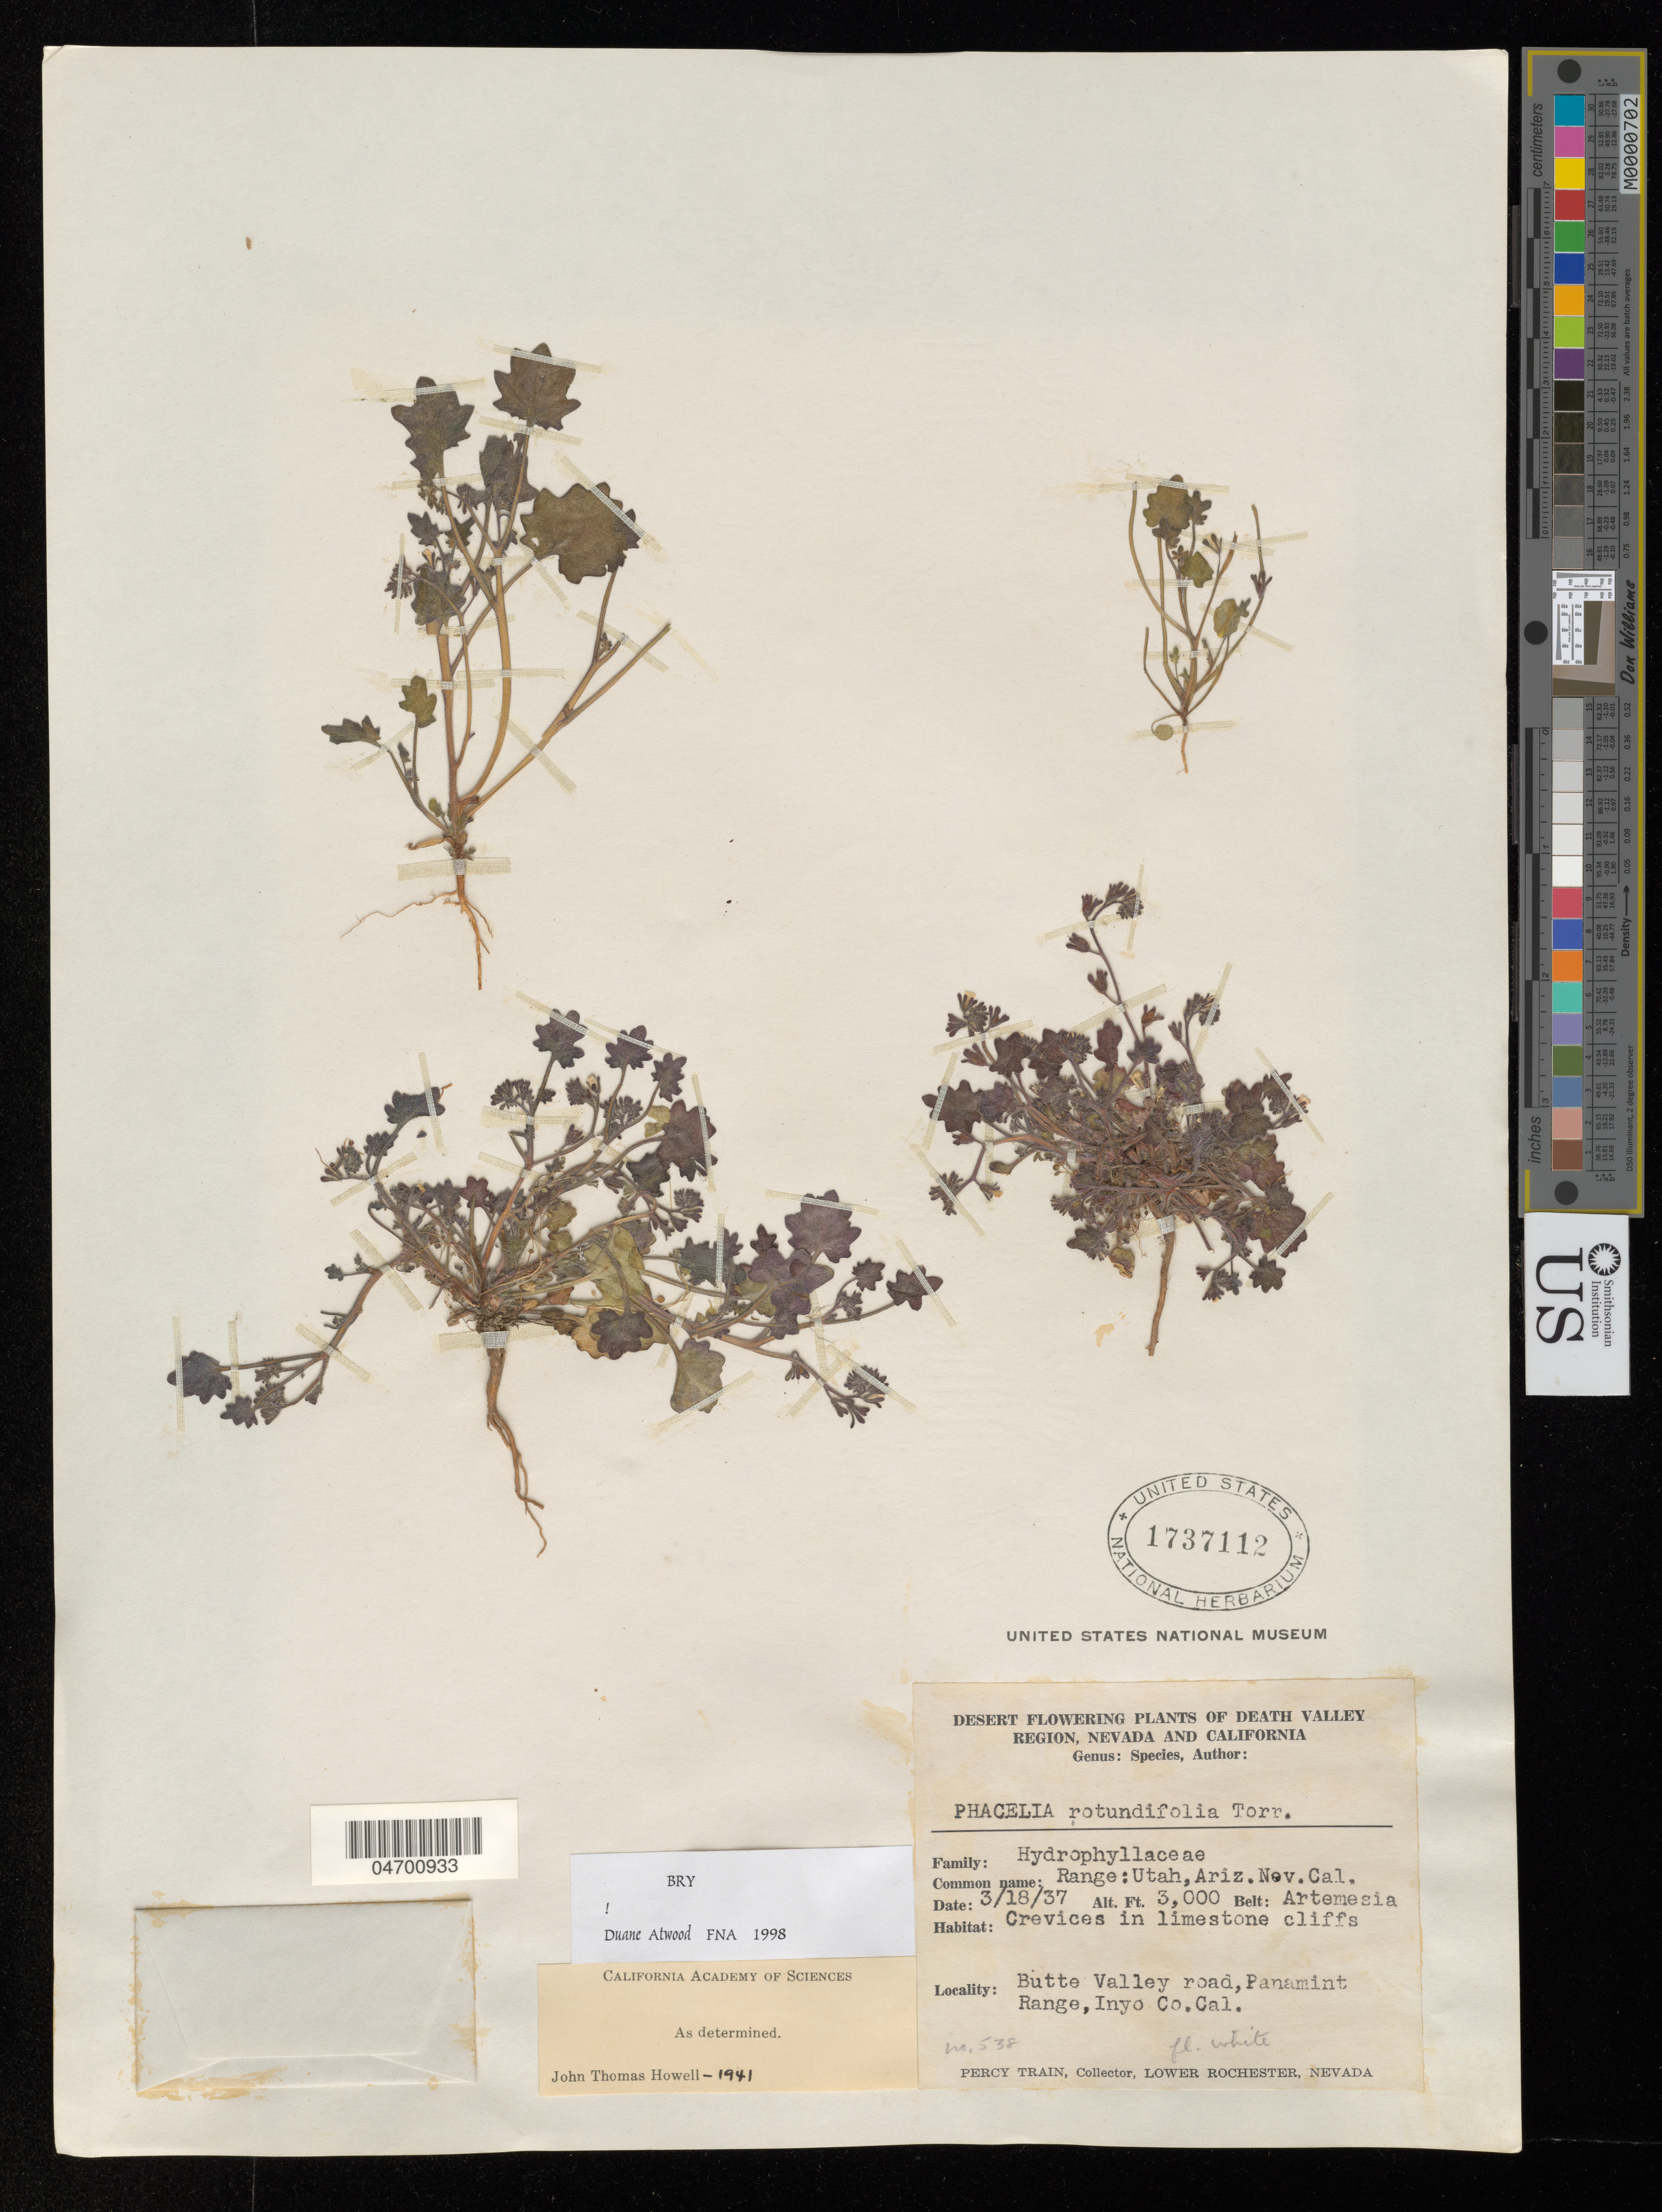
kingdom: Plantae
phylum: Tracheophyta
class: Magnoliopsida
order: Boraginales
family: Hydrophyllaceae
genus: Phacelia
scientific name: Phacelia rotundifolia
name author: Torr. ex S. Watson in C. King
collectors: P. Train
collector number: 538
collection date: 1937-03-18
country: United States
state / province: California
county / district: Inyo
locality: Death Valley Region, Nevada and California. Range: Utah, Ariz. Nev. Cal. Butte Valley road, Panamint Range, Inyo Co.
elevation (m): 914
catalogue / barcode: US 1737112